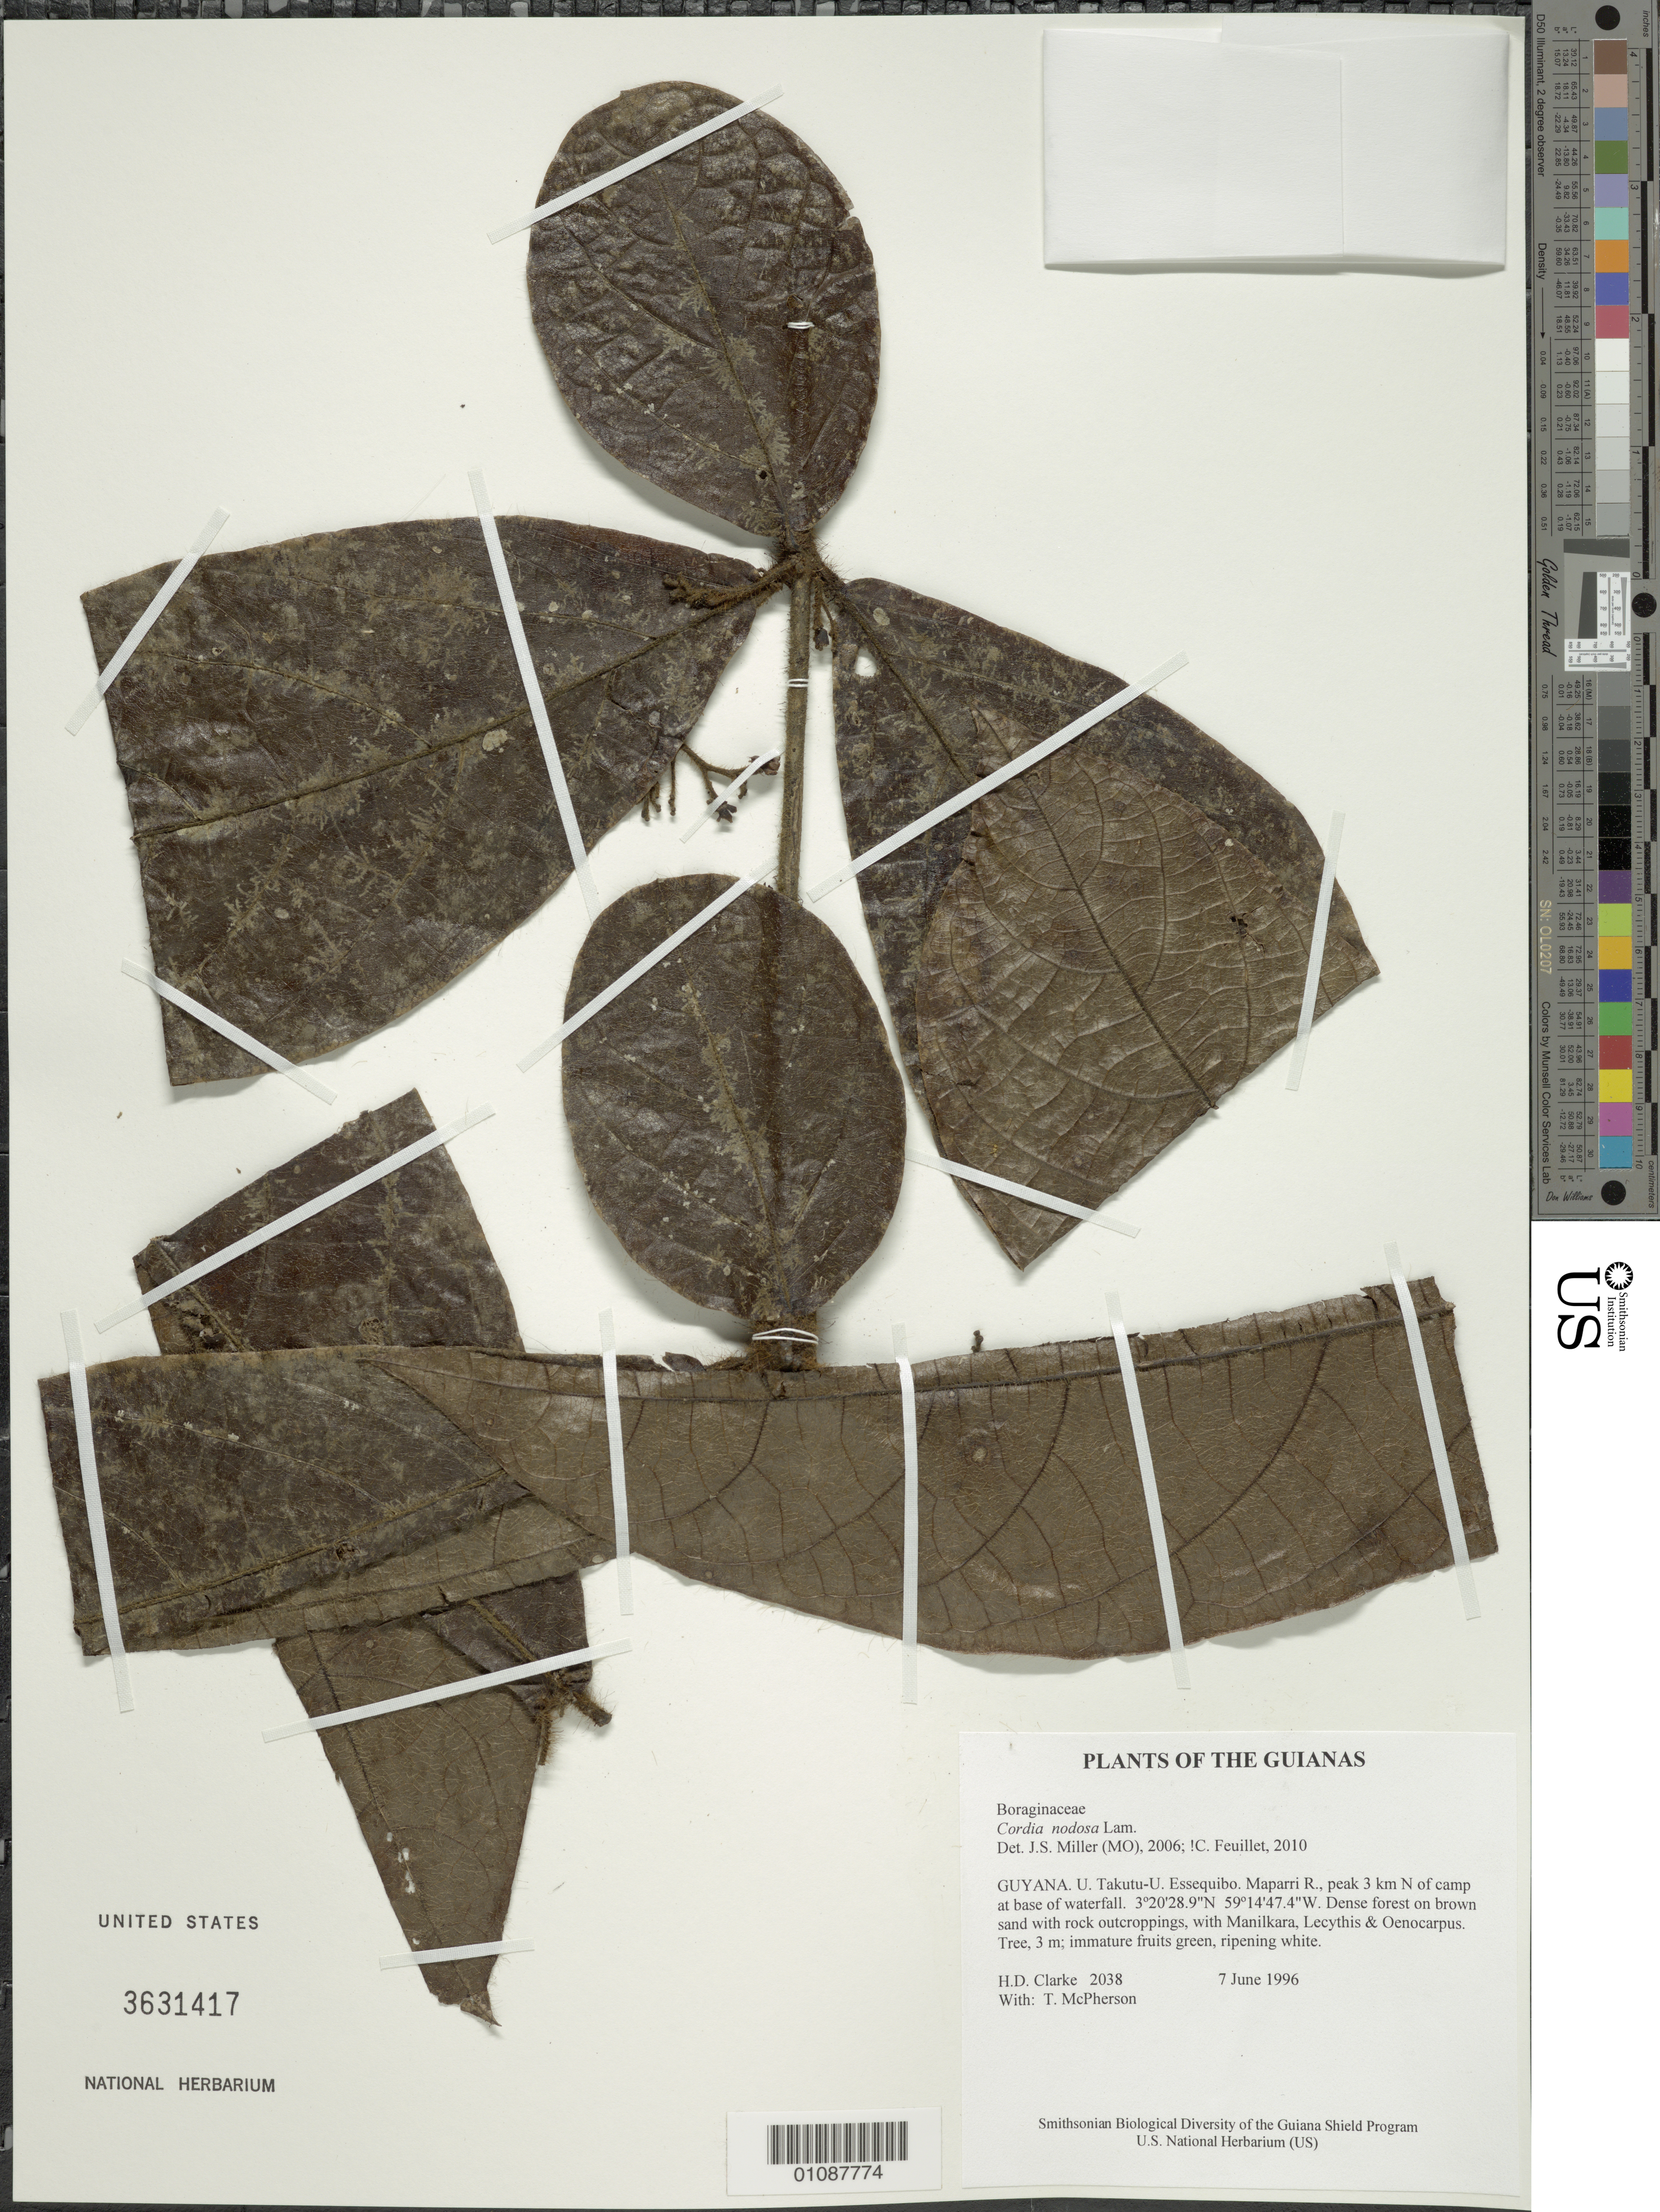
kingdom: Plantae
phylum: Tracheophyta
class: Magnoliopsida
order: Boraginales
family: Cordiaceae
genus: Cordia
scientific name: Cordia nodosa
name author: Lam.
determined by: Feuillet, C.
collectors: H. D. Clarke & T. McPherson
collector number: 2038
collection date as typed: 7 June 1996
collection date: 1996-06-07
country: Guyana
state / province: U. Takutu-U. Essequibo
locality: Maparri R., peak 3 km N of camp at base of waterfall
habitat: Dense forest on brown sand with rock outcroppings, with Manilkara, Lecythis & Oenocarpus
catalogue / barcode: US 3631417